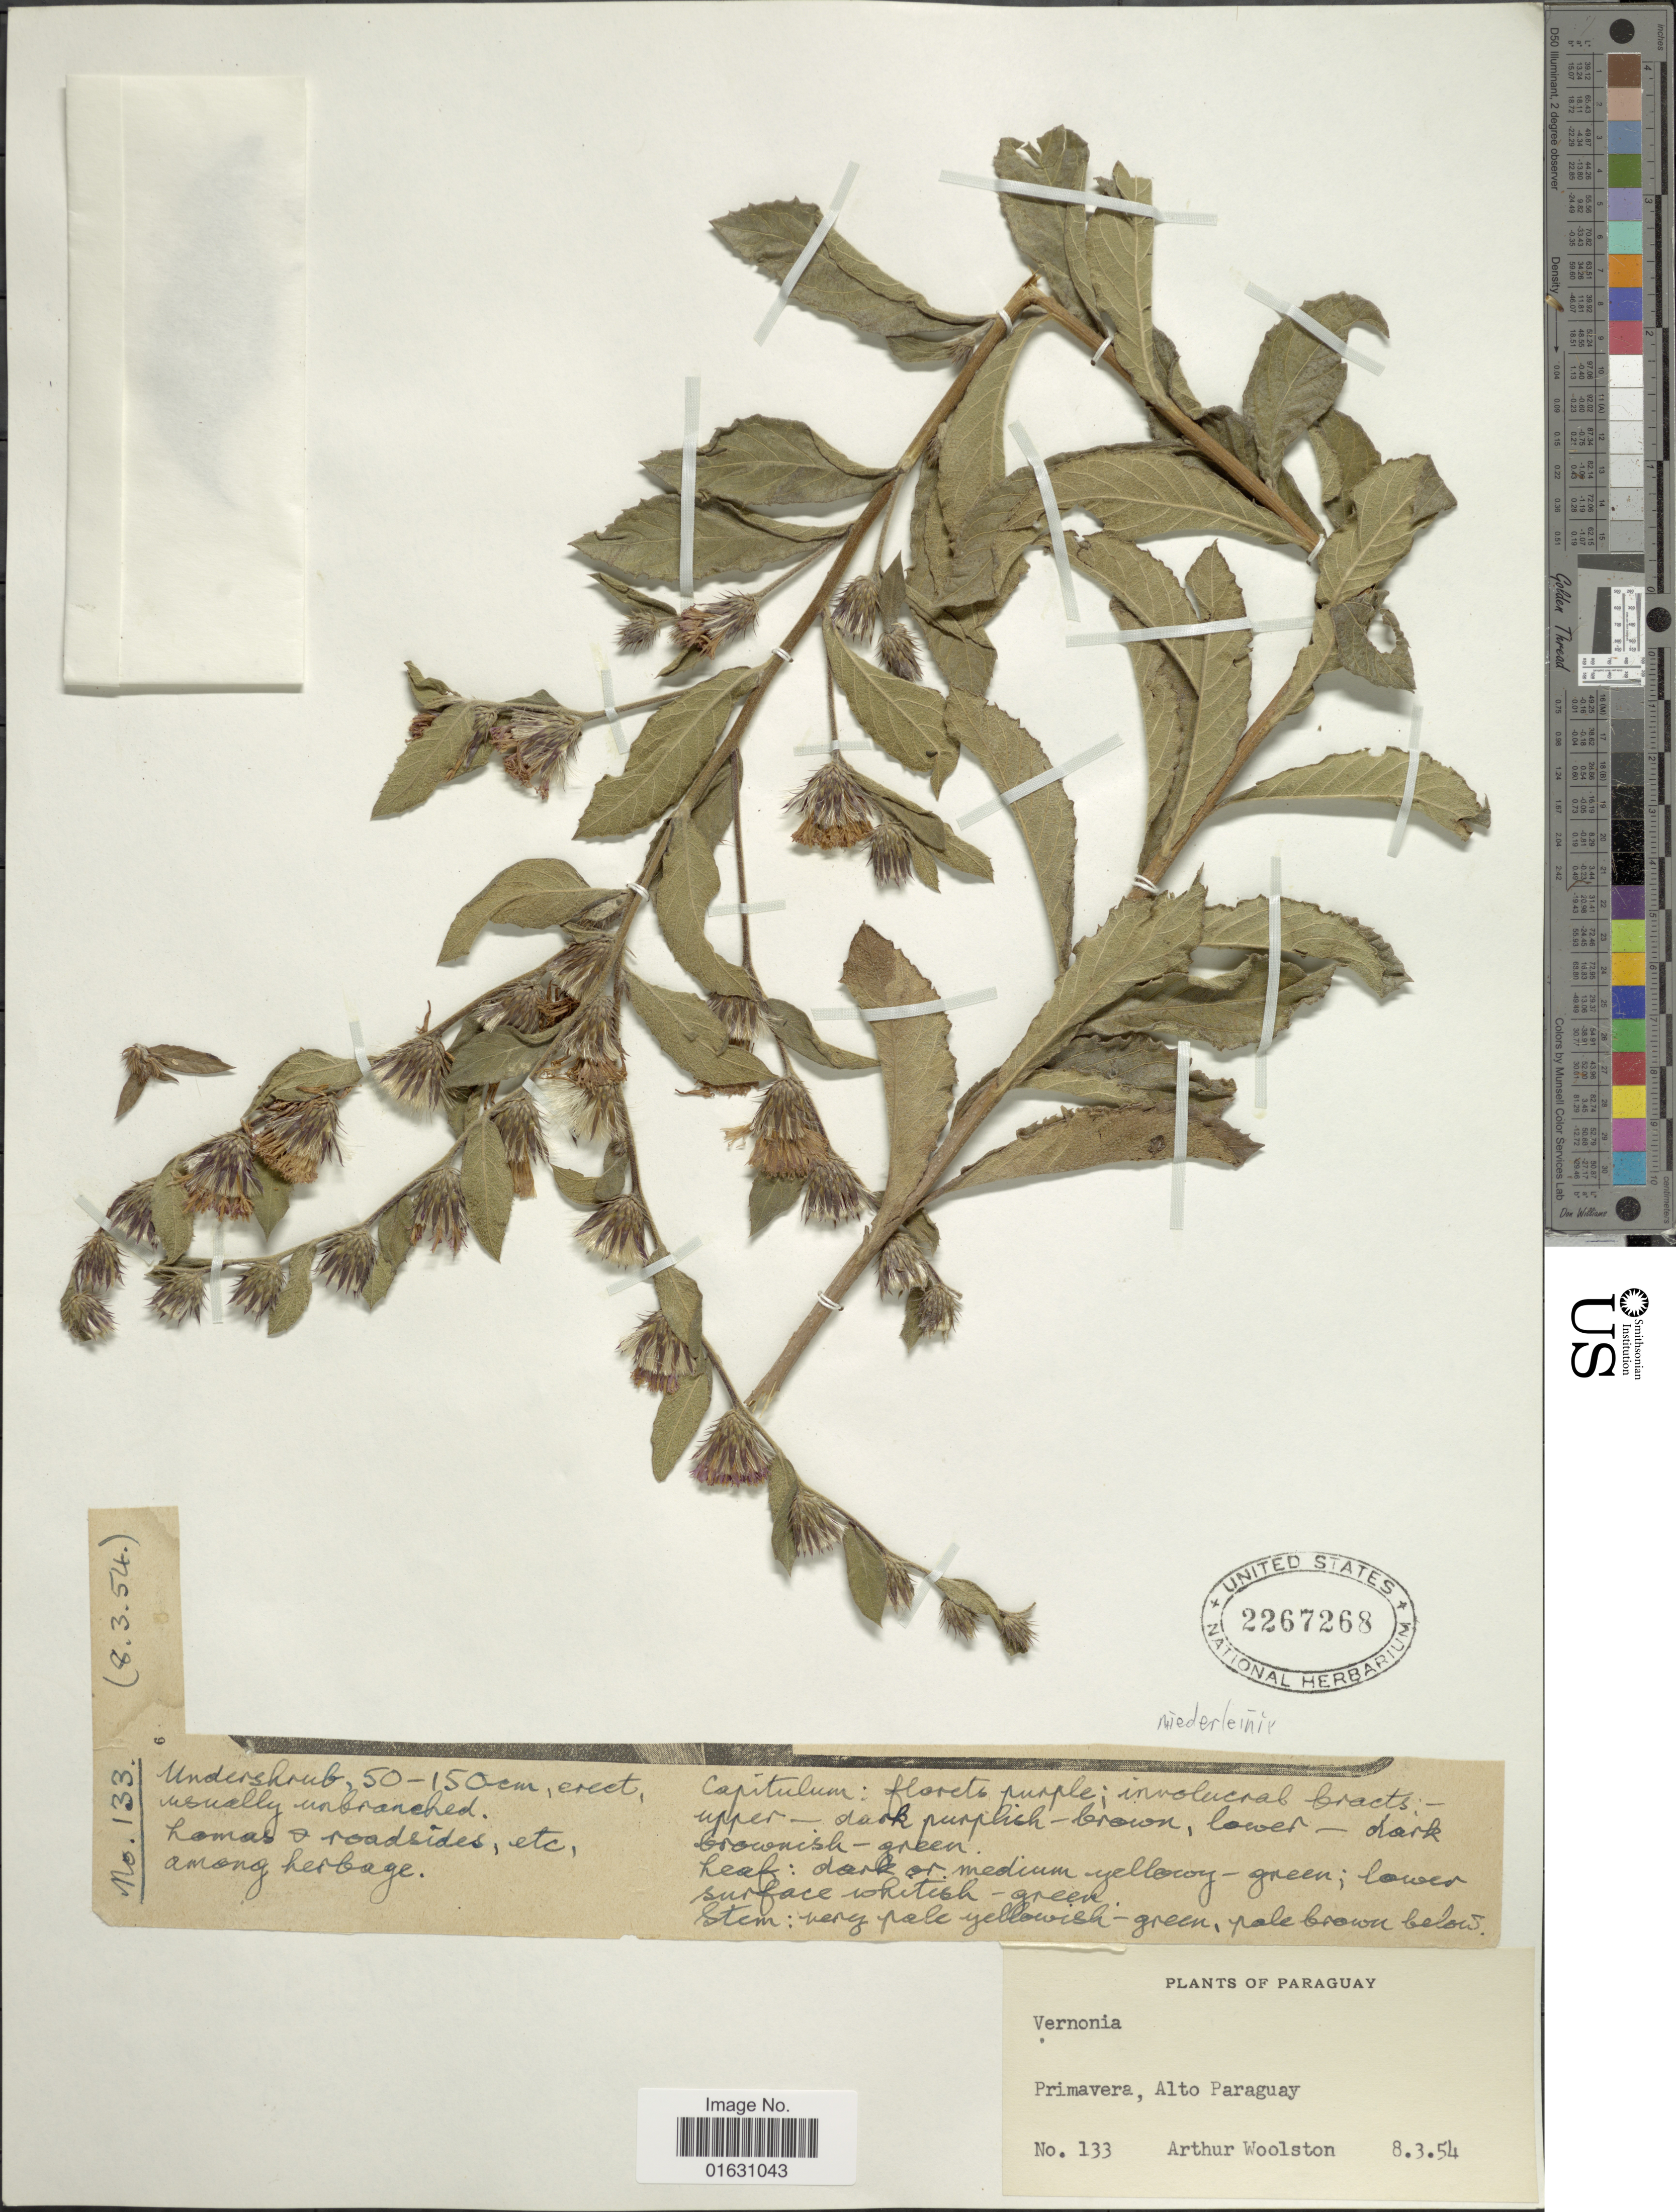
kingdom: Plantae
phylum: Tracheophyta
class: Magnoliopsida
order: Asterales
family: Asteraceae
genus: Lessingianthus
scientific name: Lessingianthus niederleinii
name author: (Hieron.) H. Rob.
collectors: A. L. Woolston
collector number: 133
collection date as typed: Transcribed d/m/y: 8/3/54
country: Paraguay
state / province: Alto Paraguay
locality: Primavera, Alto Paraguay.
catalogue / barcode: US 2267268